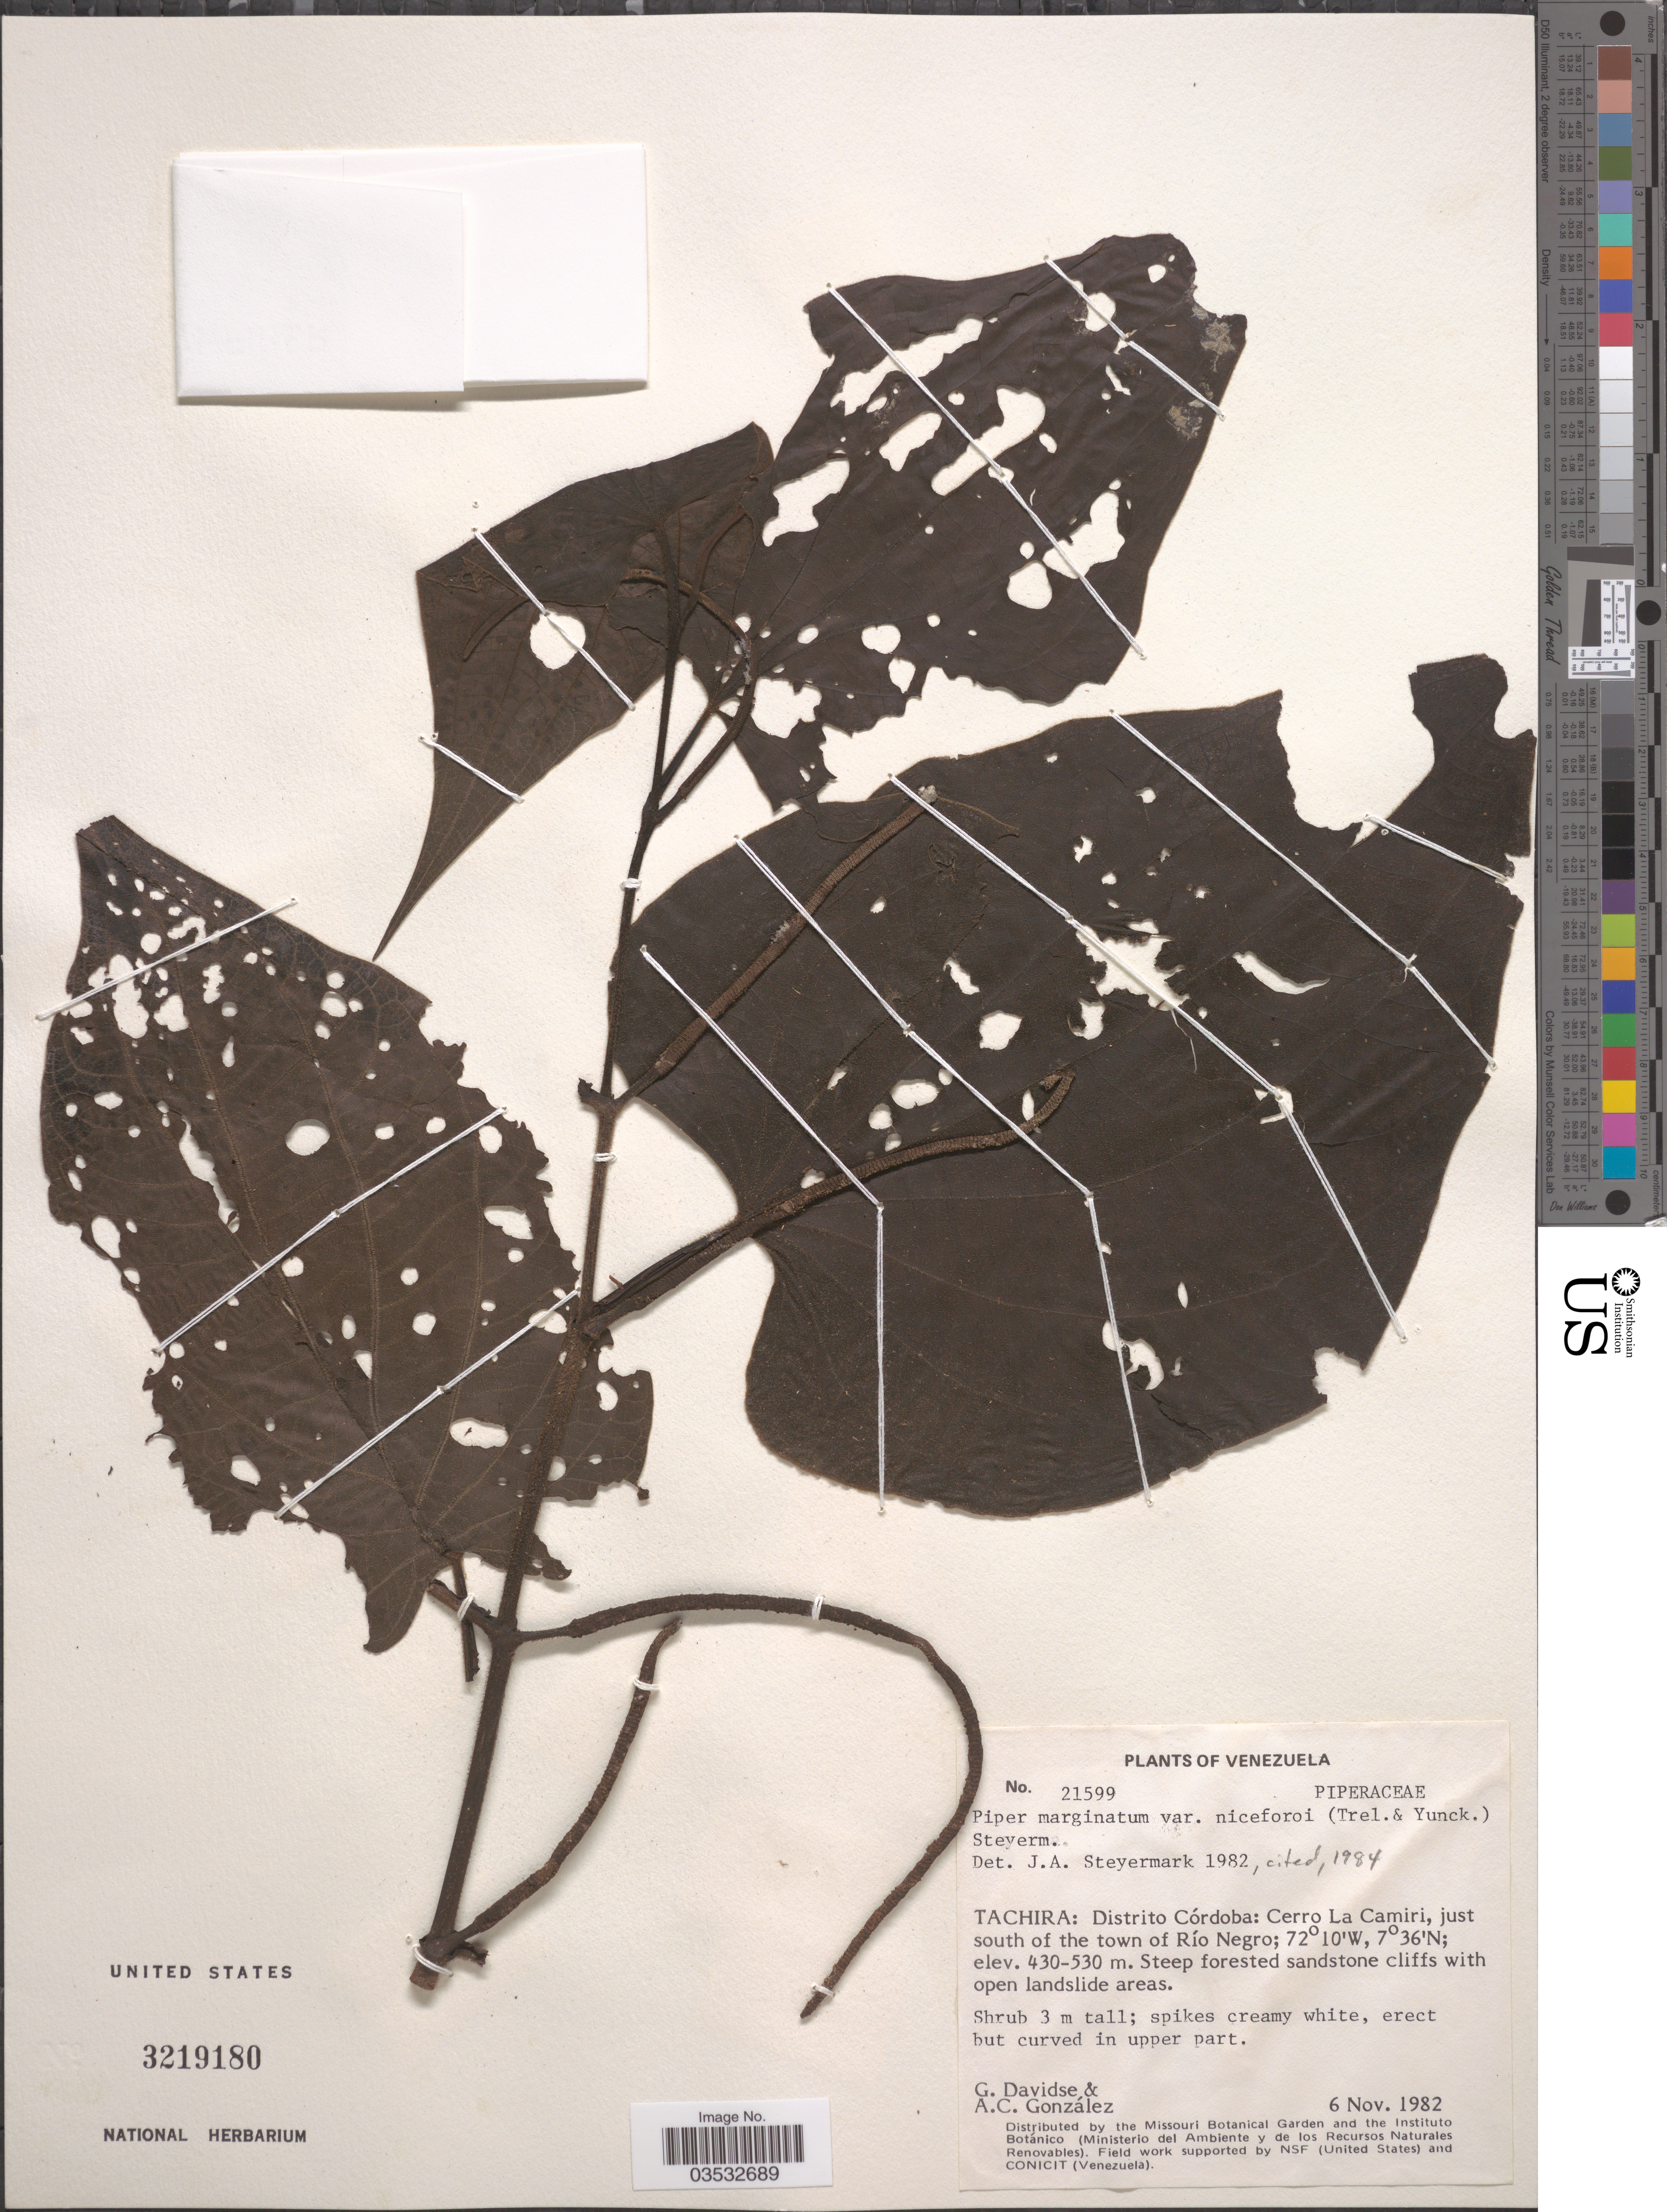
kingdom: Plantae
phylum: Tracheophyta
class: Magnoliopsida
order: Piperales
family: Piperaceae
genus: Piper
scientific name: Piper marginatum var. niceforoi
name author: (Trel. & Yunck.) Steyerm.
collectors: G. Davidse & A. C. González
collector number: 21599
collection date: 1982-11-06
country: Venezuela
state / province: Tachira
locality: Distrito Córdoba: Cerro La Camiri, just south of the town of Río Negro.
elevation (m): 430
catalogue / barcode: US 3219180